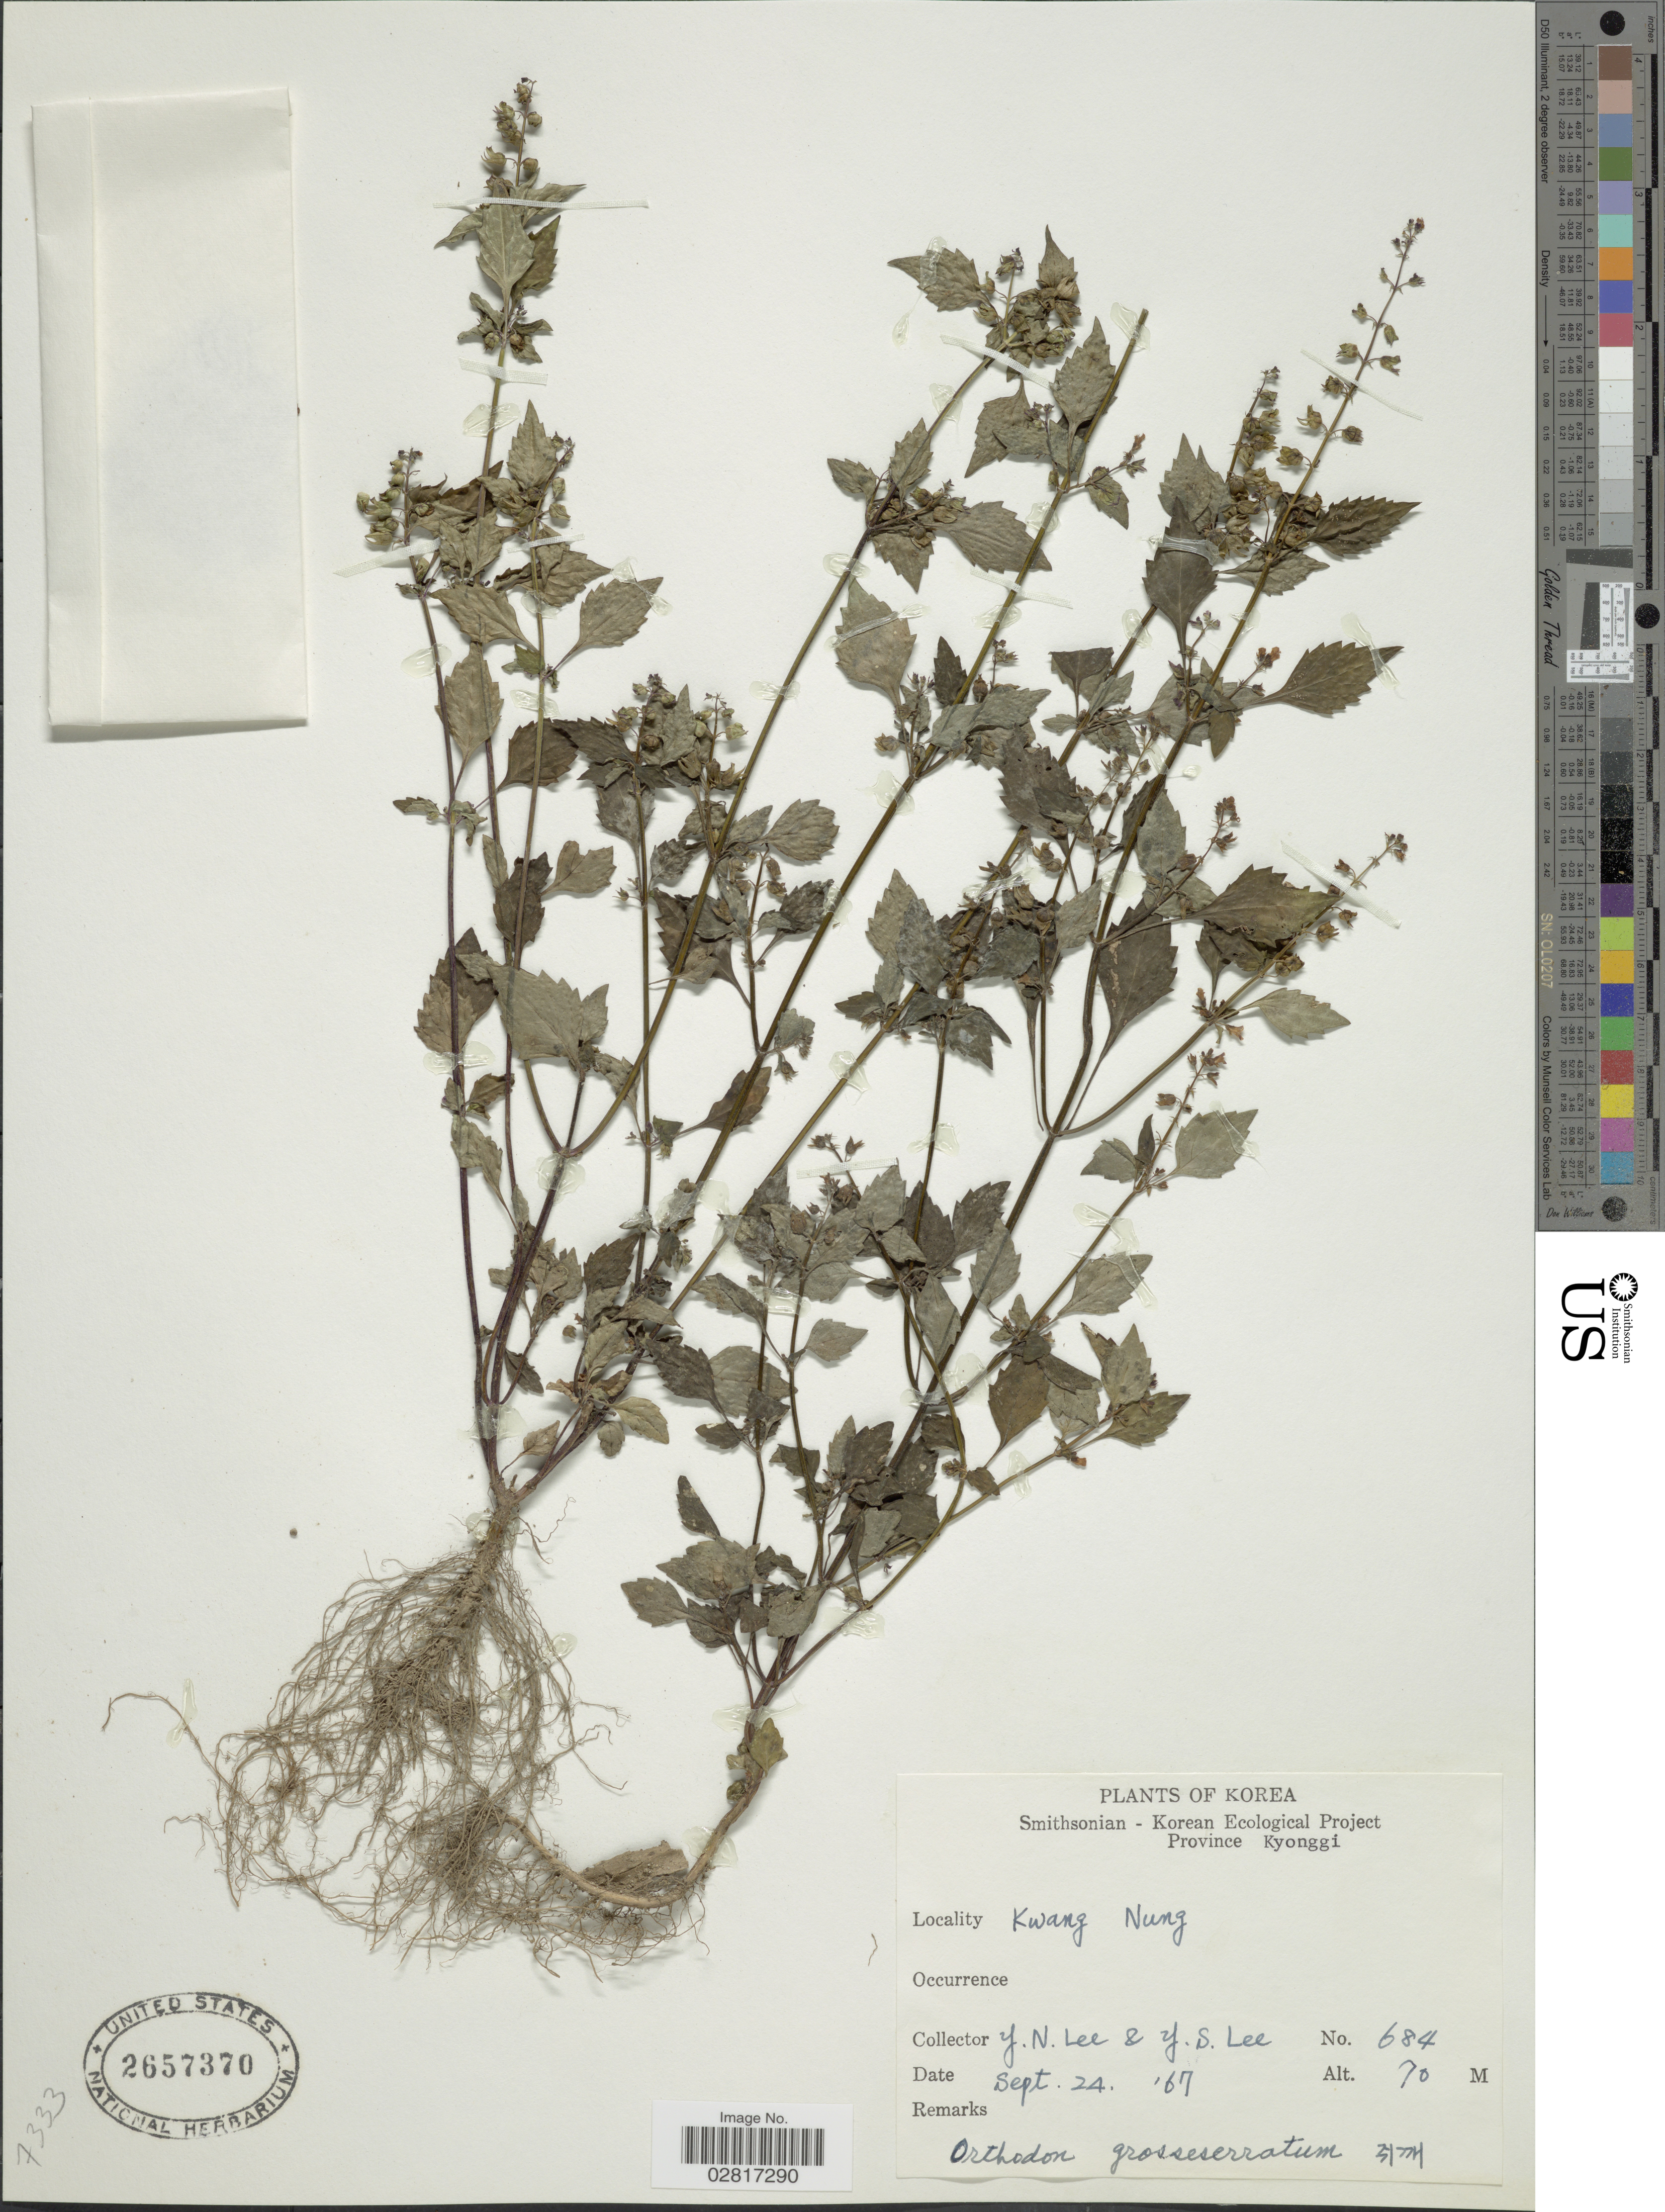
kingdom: Plantae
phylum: Tracheophyta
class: Magnoliopsida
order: Lamiales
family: Lamiaceae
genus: Mosla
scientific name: Mosla dianthera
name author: (Roxb.) Maxim.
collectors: Y. N. Lee & Y. S. Lee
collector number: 684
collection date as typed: Transcribed d/m/y: 24/9/67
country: South Korea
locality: Province Kyonggi. Kwang Nung.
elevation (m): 70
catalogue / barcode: US 2657370